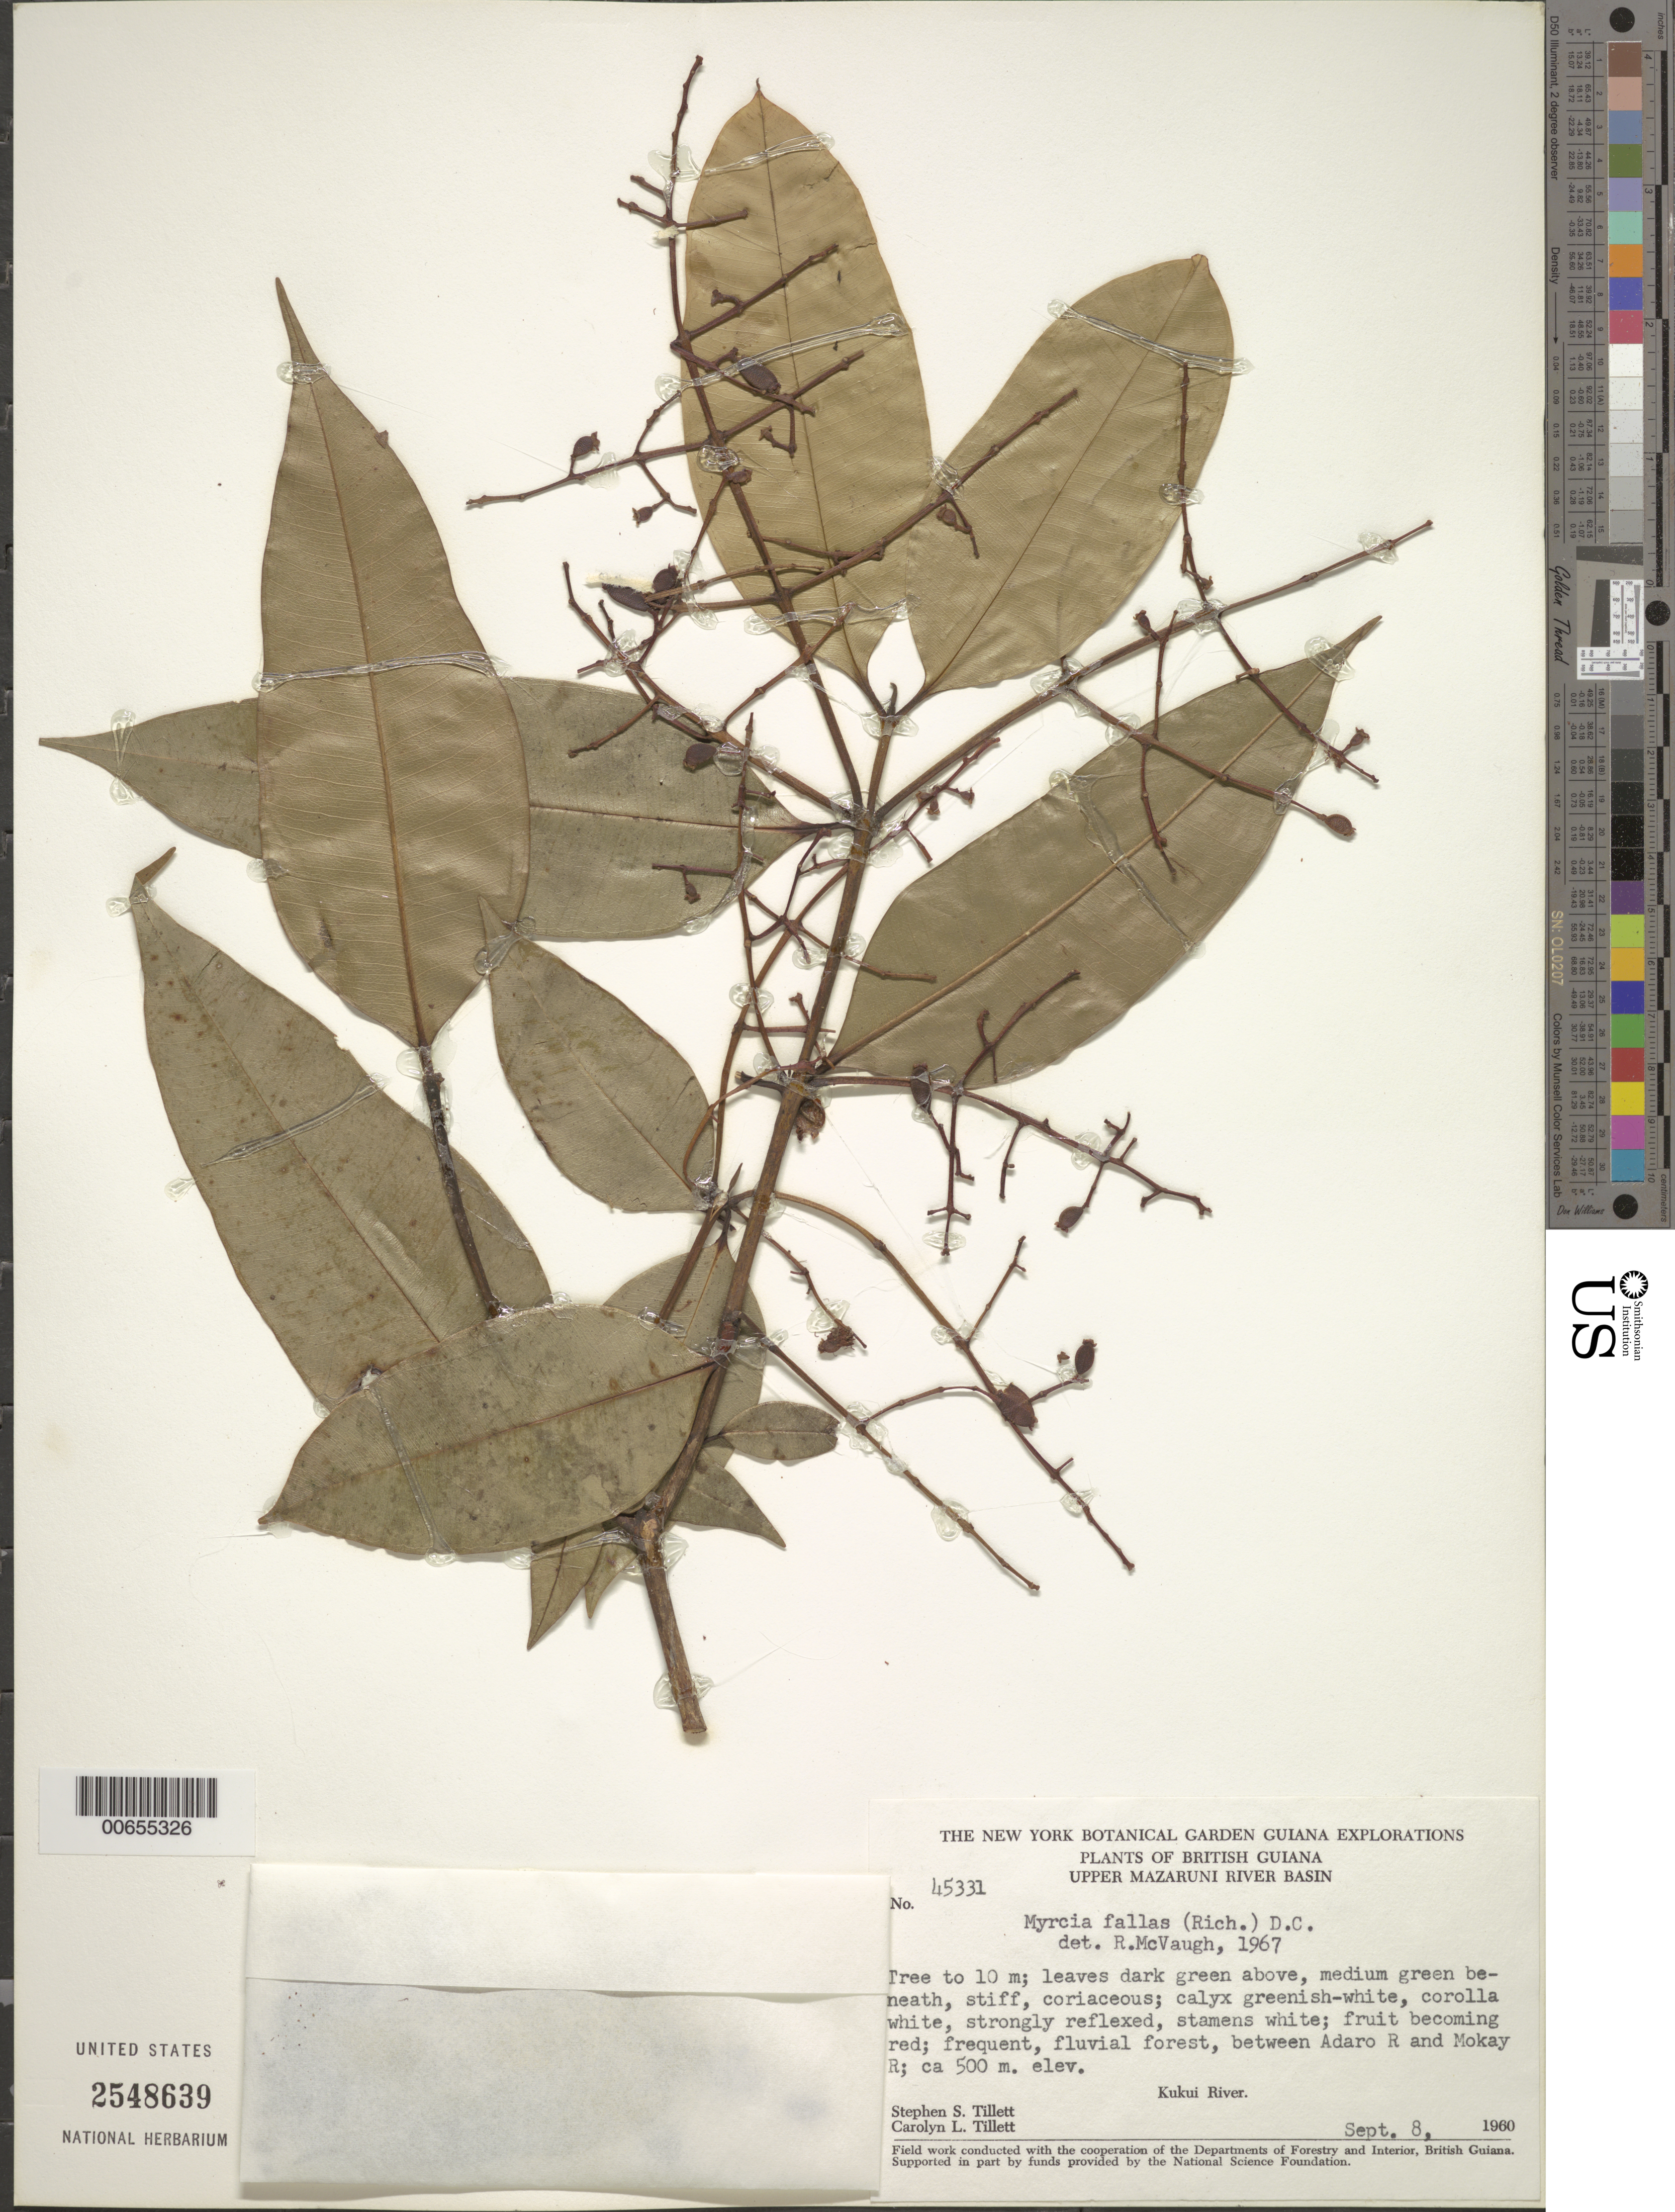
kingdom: Plantae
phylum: Tracheophyta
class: Magnoliopsida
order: Myrtales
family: Myrtaceae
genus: Myrcia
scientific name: Myrcia fallax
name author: (Rich.) DC.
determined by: McVaugh, R.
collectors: S. S. Tillett, C. L. Tillett & R. Boyan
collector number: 45331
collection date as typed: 8-Sep-60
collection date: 1960-09-08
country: Guyana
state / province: Cuyuni-Mazaruni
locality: Kukui R., between Adaro R. & Mokay R., Upper Mazaruni R. basin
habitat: Fluvial forest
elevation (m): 500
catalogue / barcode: US 2548639